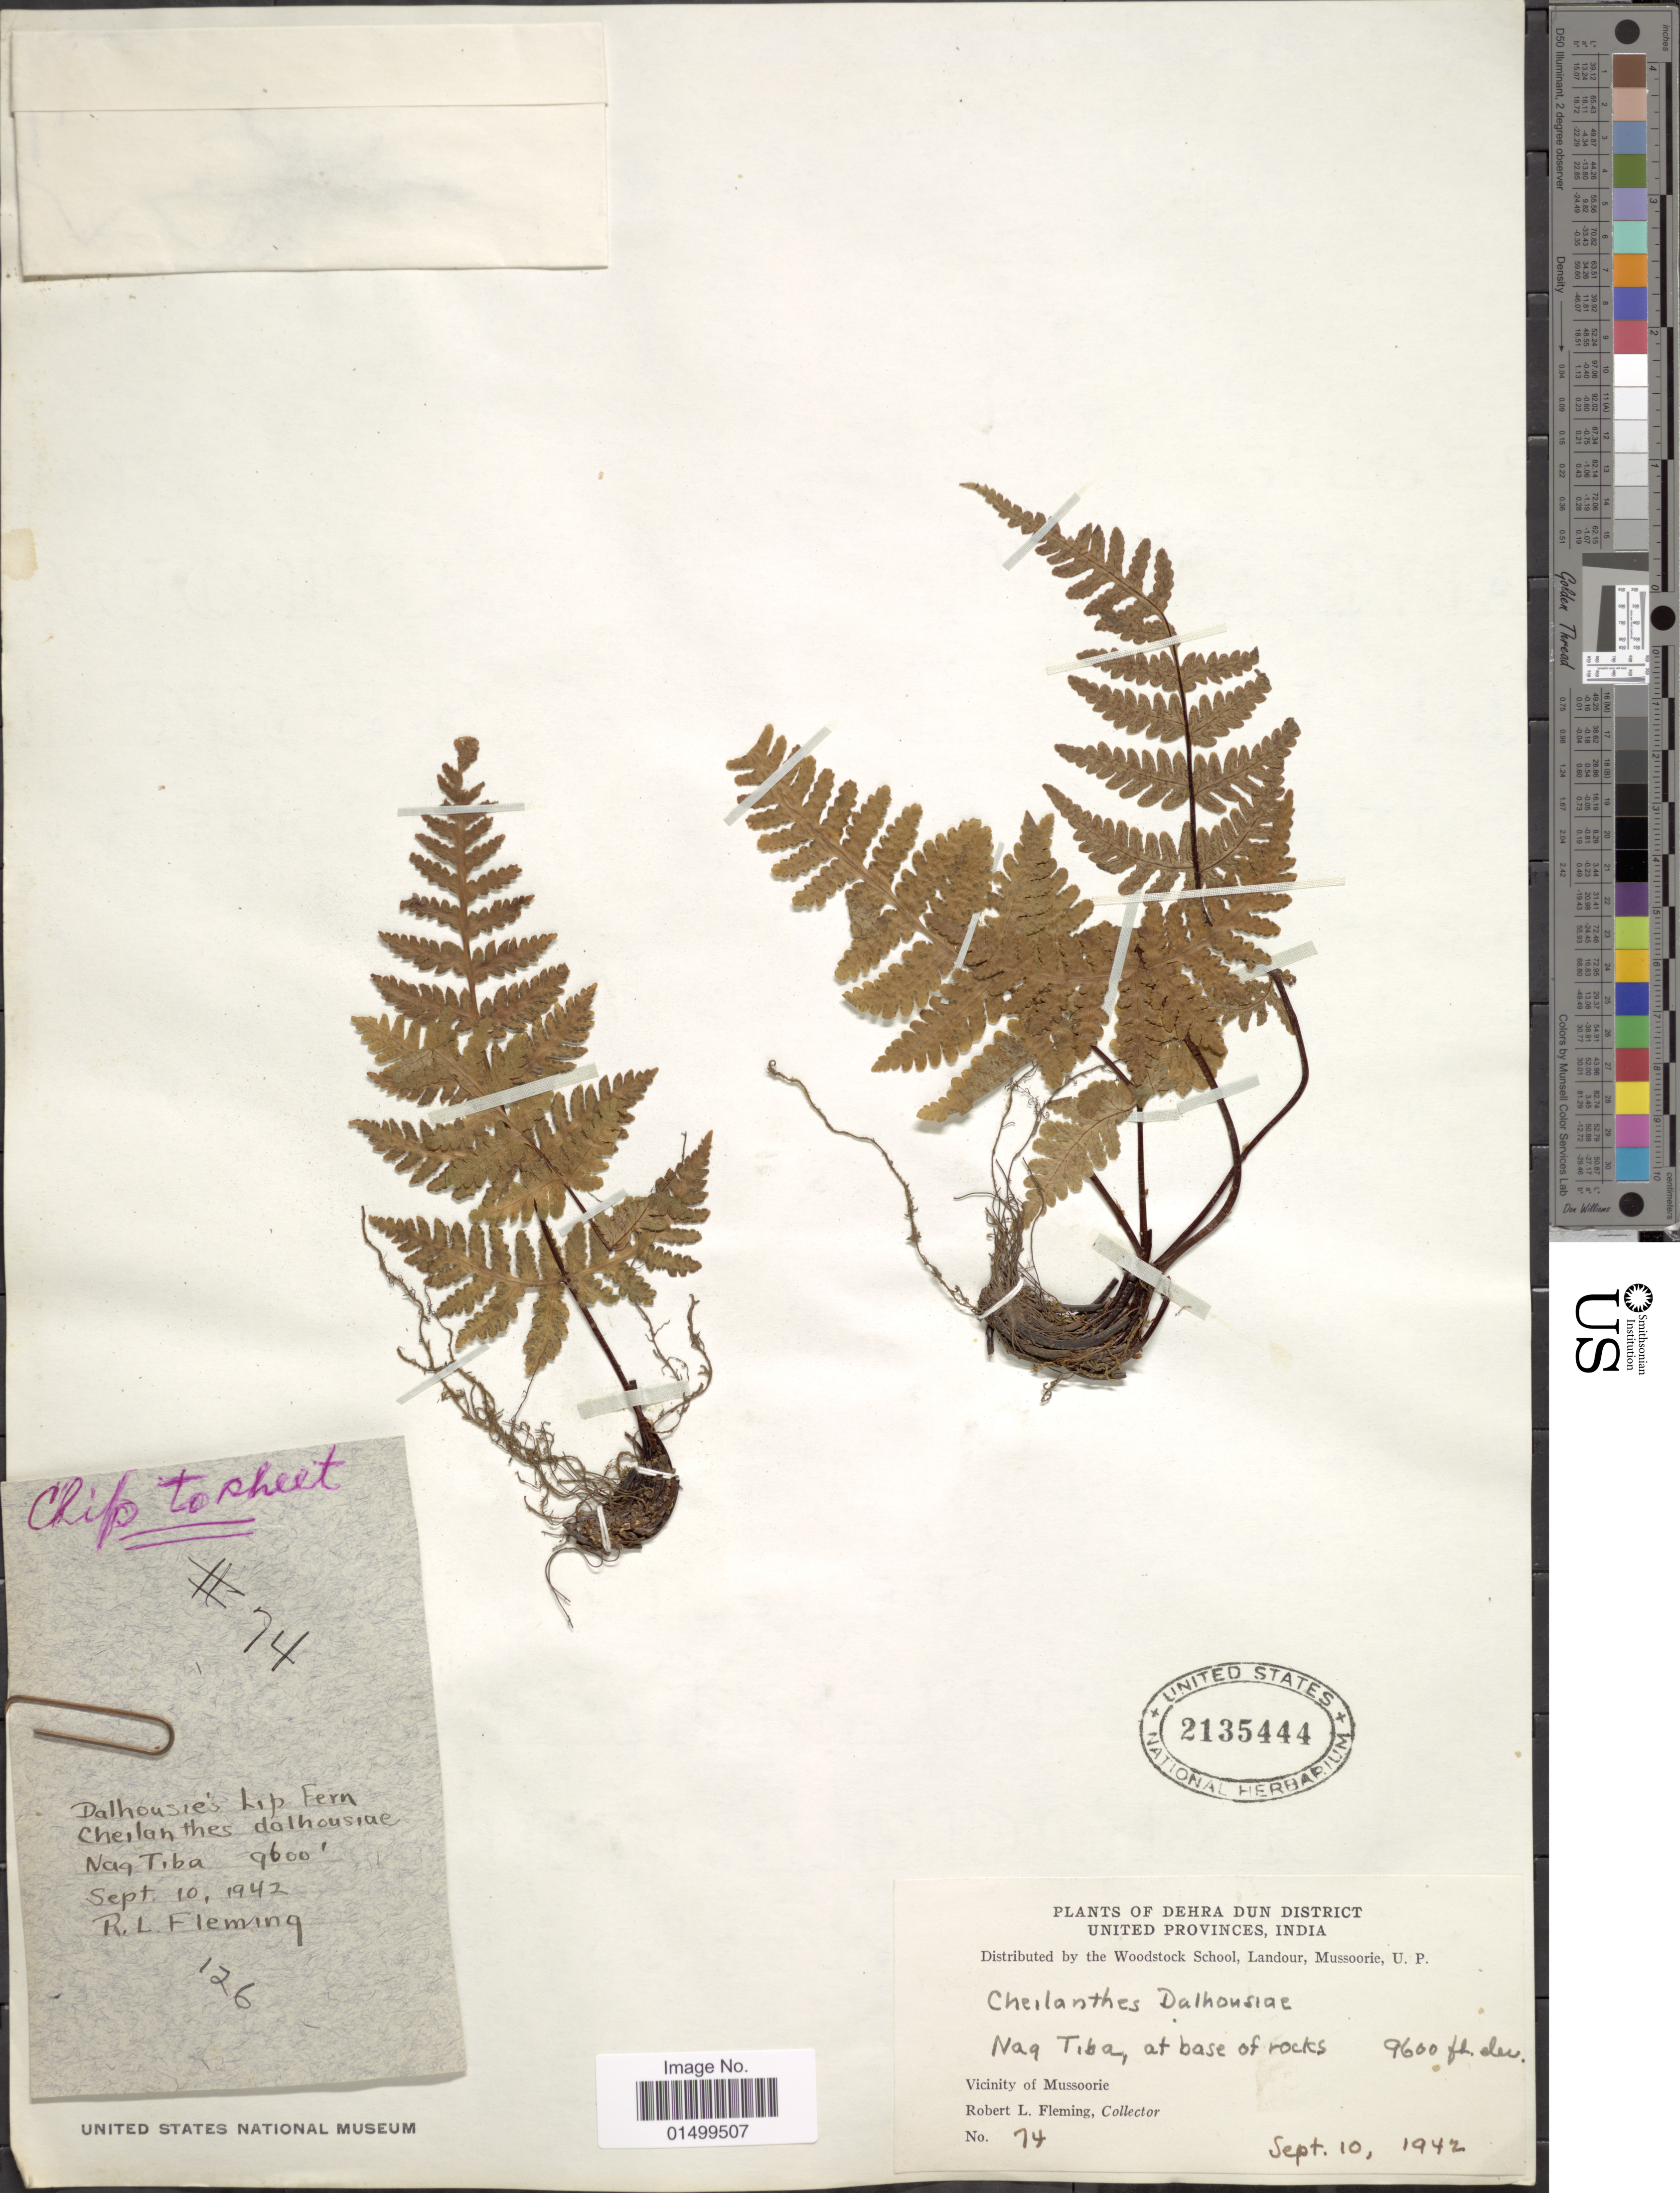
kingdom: Plantae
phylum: Tracheophyta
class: Polypodiopsida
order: Polypodiales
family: Pteridaceae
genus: Cheilanthes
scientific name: Cheilanthes dalhousiae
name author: Hook.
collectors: R. Fleming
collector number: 74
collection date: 1942-09-10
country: India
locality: Dehra Dun District, United Provinces, Naq Tiba, at base of rocks, Mussoorie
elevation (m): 2926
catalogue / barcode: US 2135444